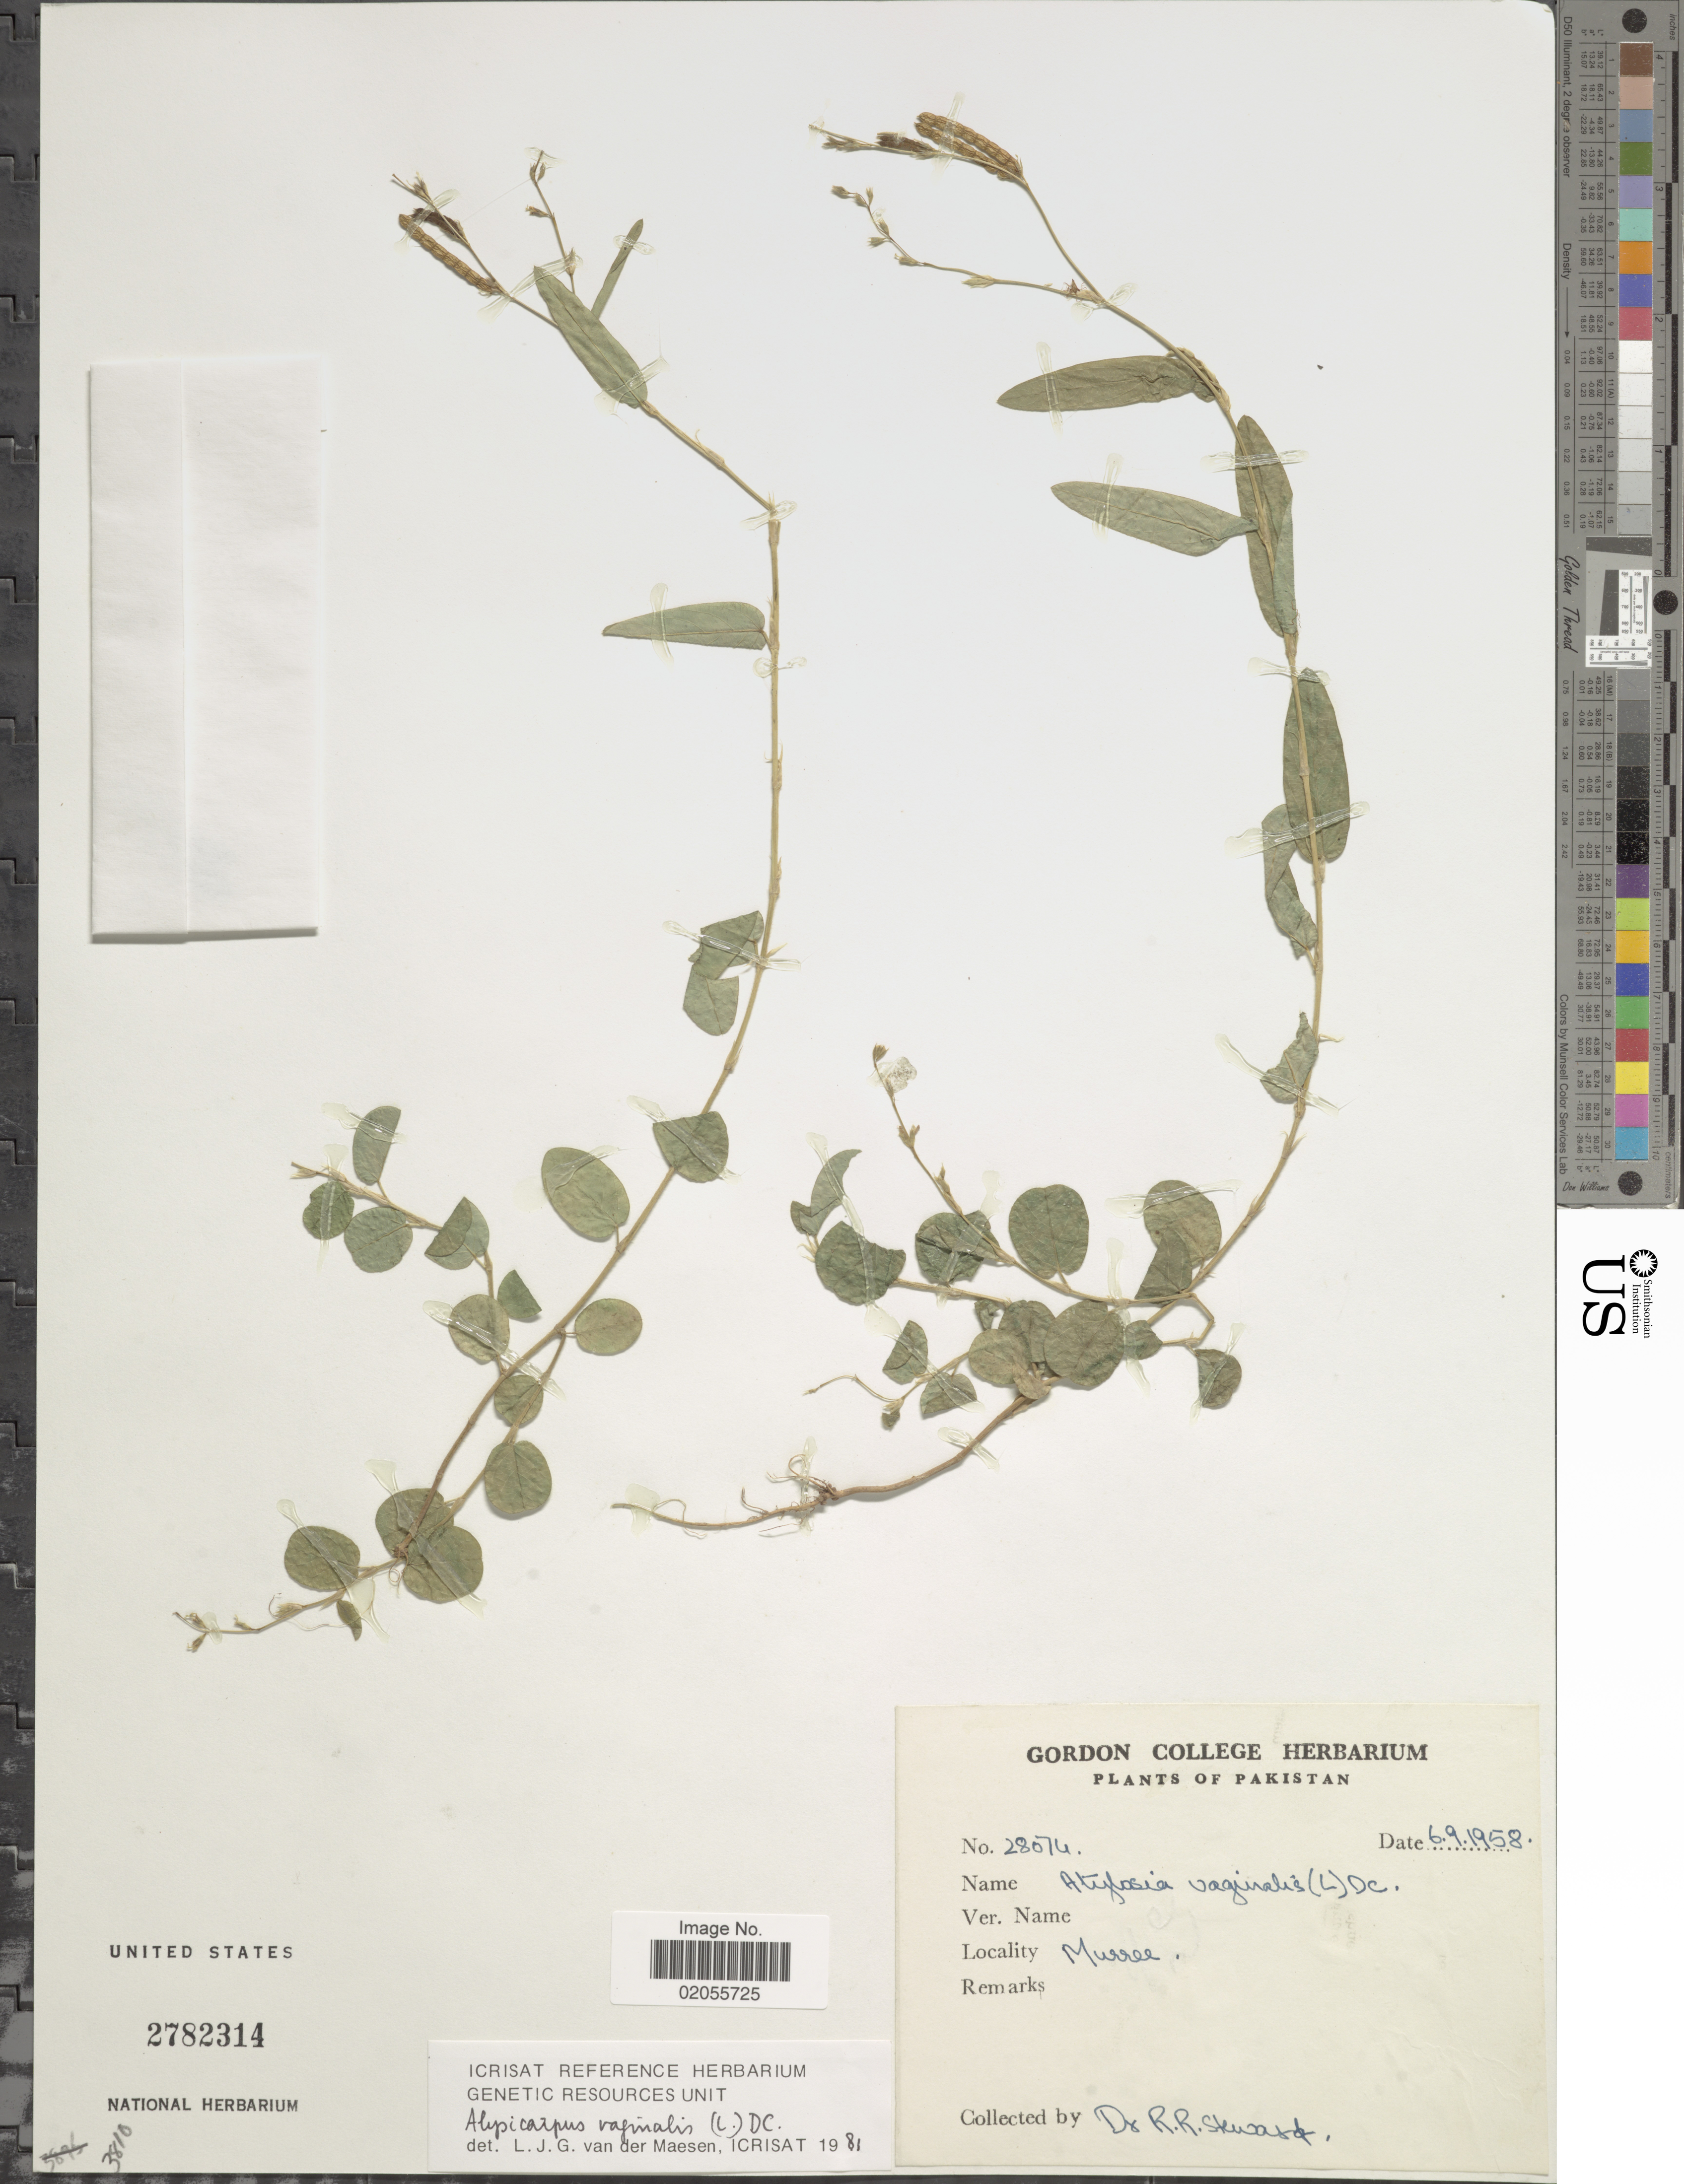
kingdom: Plantae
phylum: Tracheophyta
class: Magnoliopsida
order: Fabales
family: Fabaceae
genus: Alysicarpus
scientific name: Alysicarpus vaginalis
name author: (L.) DC.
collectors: R. R. Stewart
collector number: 28074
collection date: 1958-09-06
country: Pakistan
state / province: Punjab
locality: Murree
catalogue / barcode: US 2782314